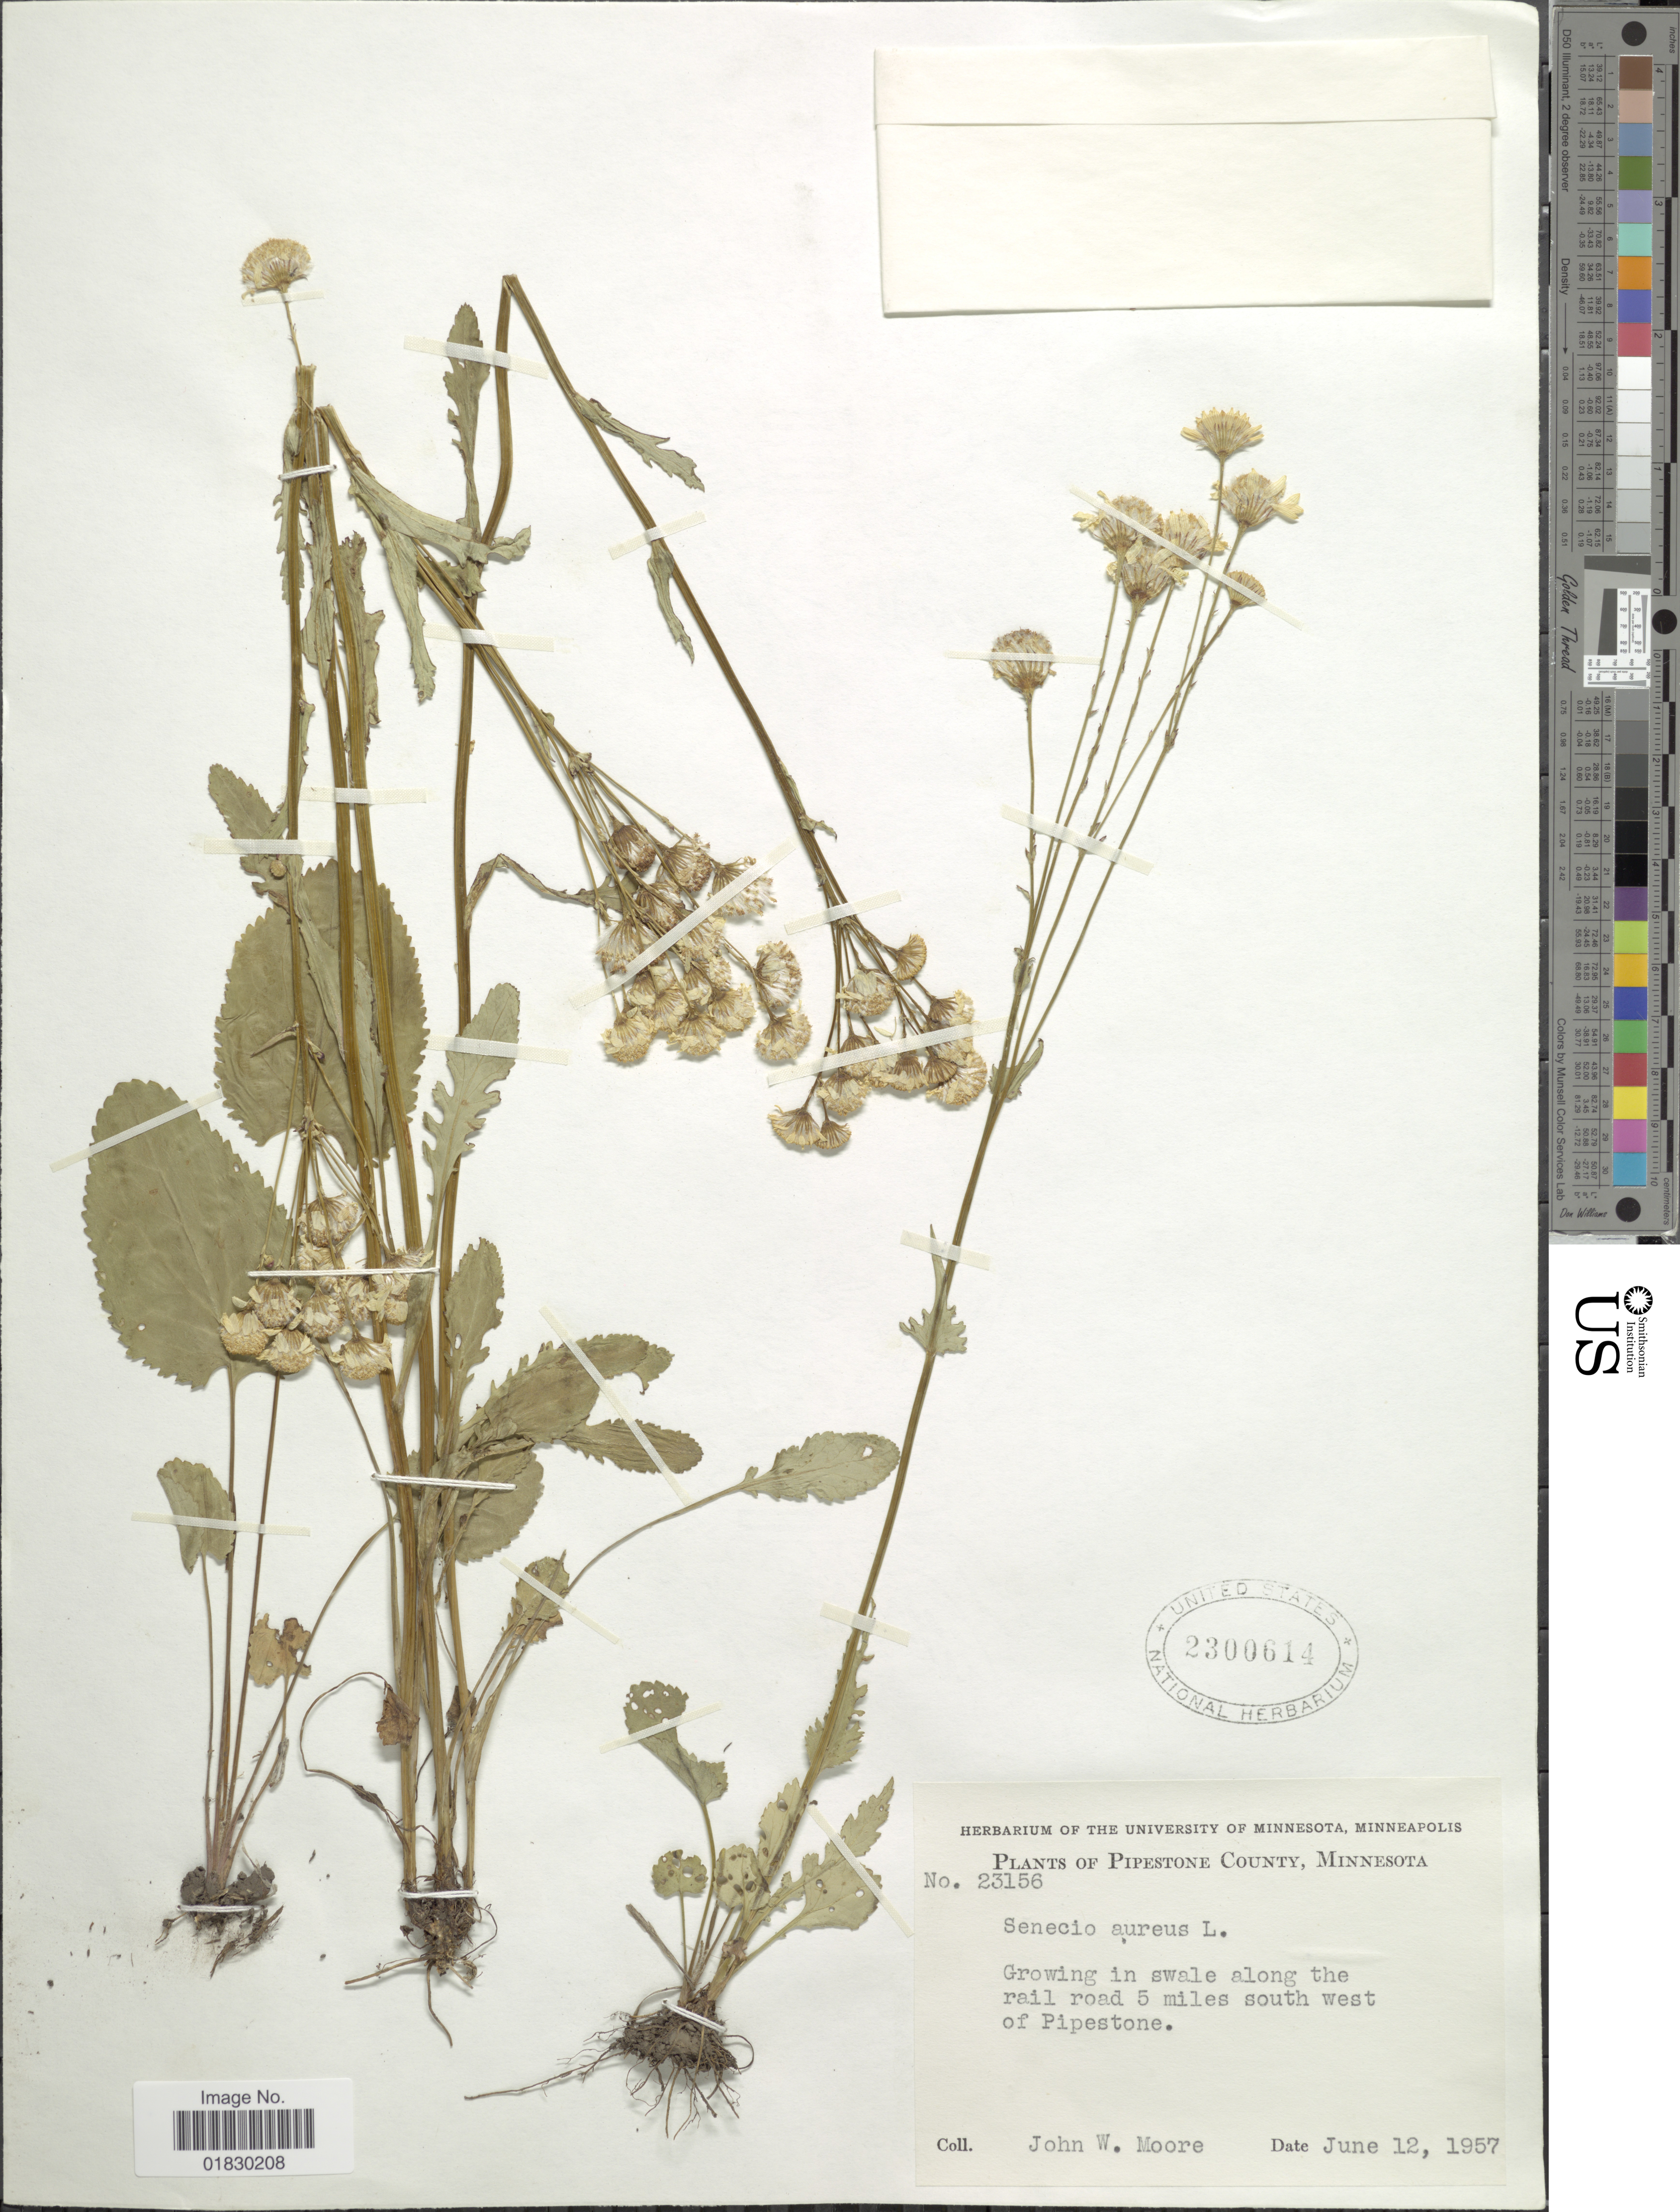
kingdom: Plantae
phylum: Tracheophyta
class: Magnoliopsida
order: Asterales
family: Asteraceae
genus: Packera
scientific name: Packera aurea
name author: (L.) Á. Löve & D. Löve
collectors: J. Moore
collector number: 23156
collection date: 1957-06-12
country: United States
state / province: Minnesota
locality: Pipestone County, Minnesota, Growing in swale along the rail road 5 miles south west of Pipestone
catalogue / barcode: US 2300614